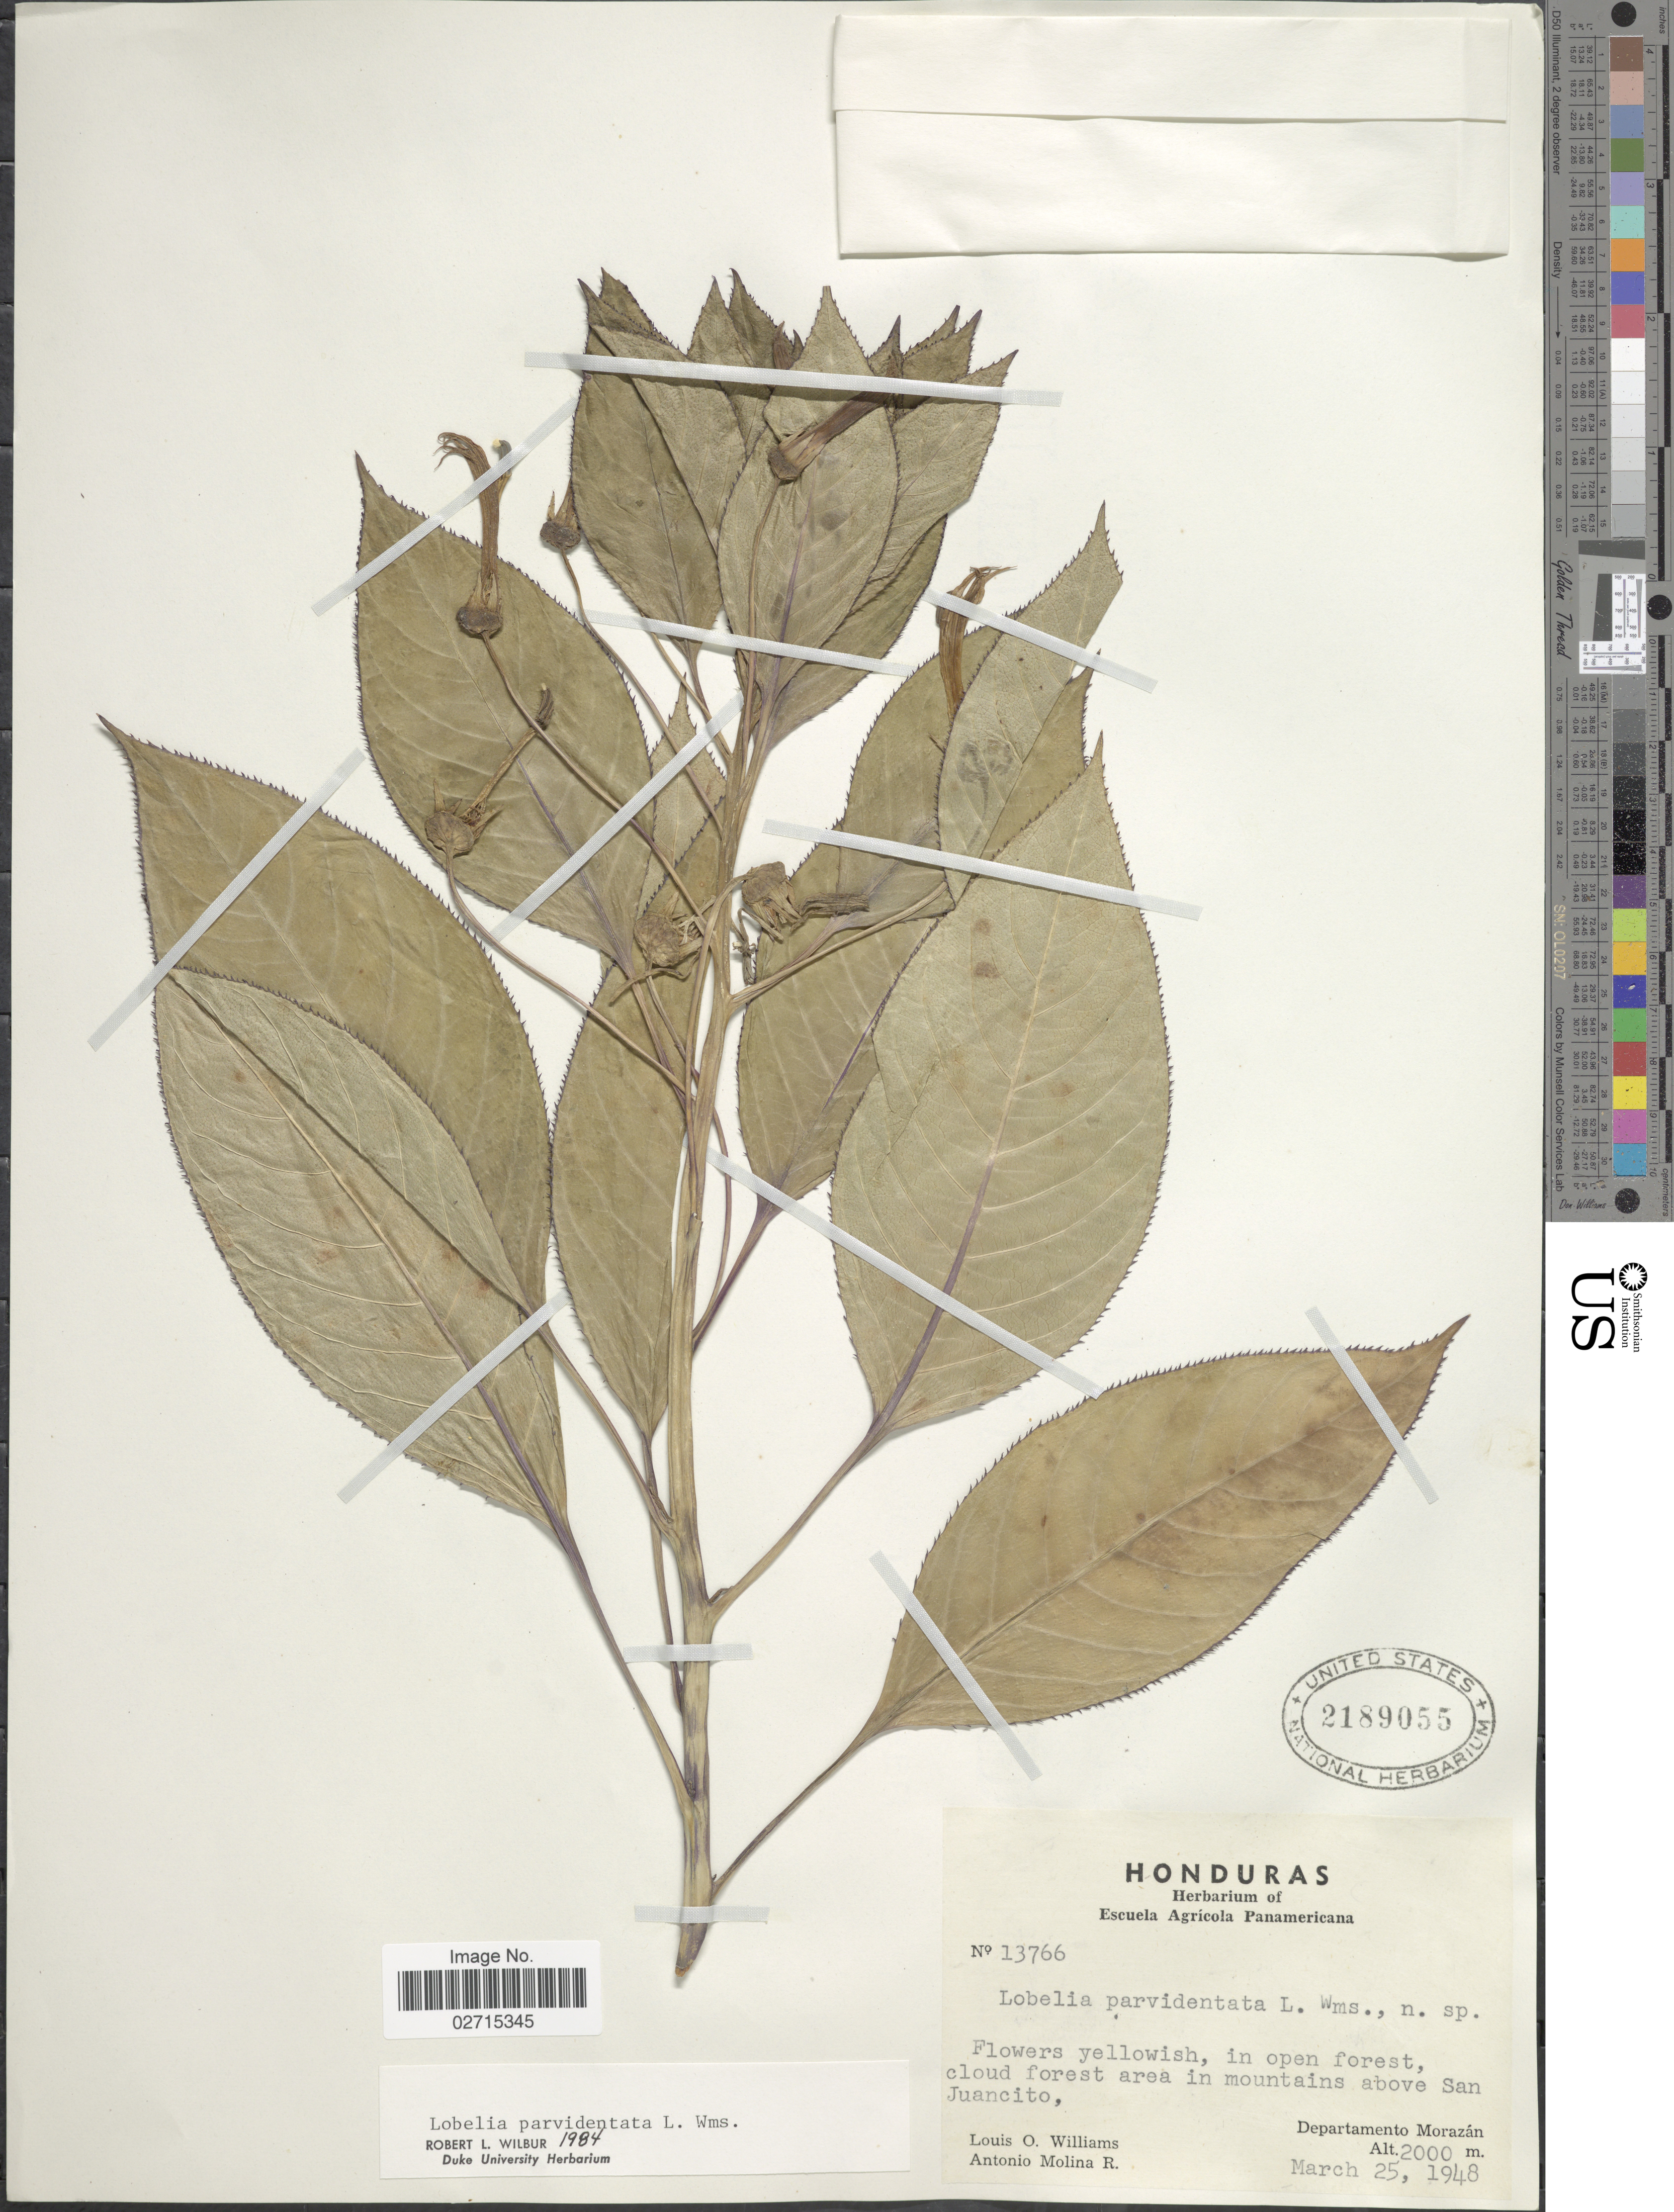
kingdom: Plantae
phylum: Tracheophyta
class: Magnoliopsida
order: Asterales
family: Campanulaceae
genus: Lobelia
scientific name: Lobelia parvidentata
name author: L.O. Williams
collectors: L. O. Williams & A. Molina R.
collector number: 13766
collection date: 1948-03-25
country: Honduras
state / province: Fco. Morazán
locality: In open forest, cloud forest area in mountains above San Juancito, Departamento Morazán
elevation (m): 2000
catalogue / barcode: US 2189055